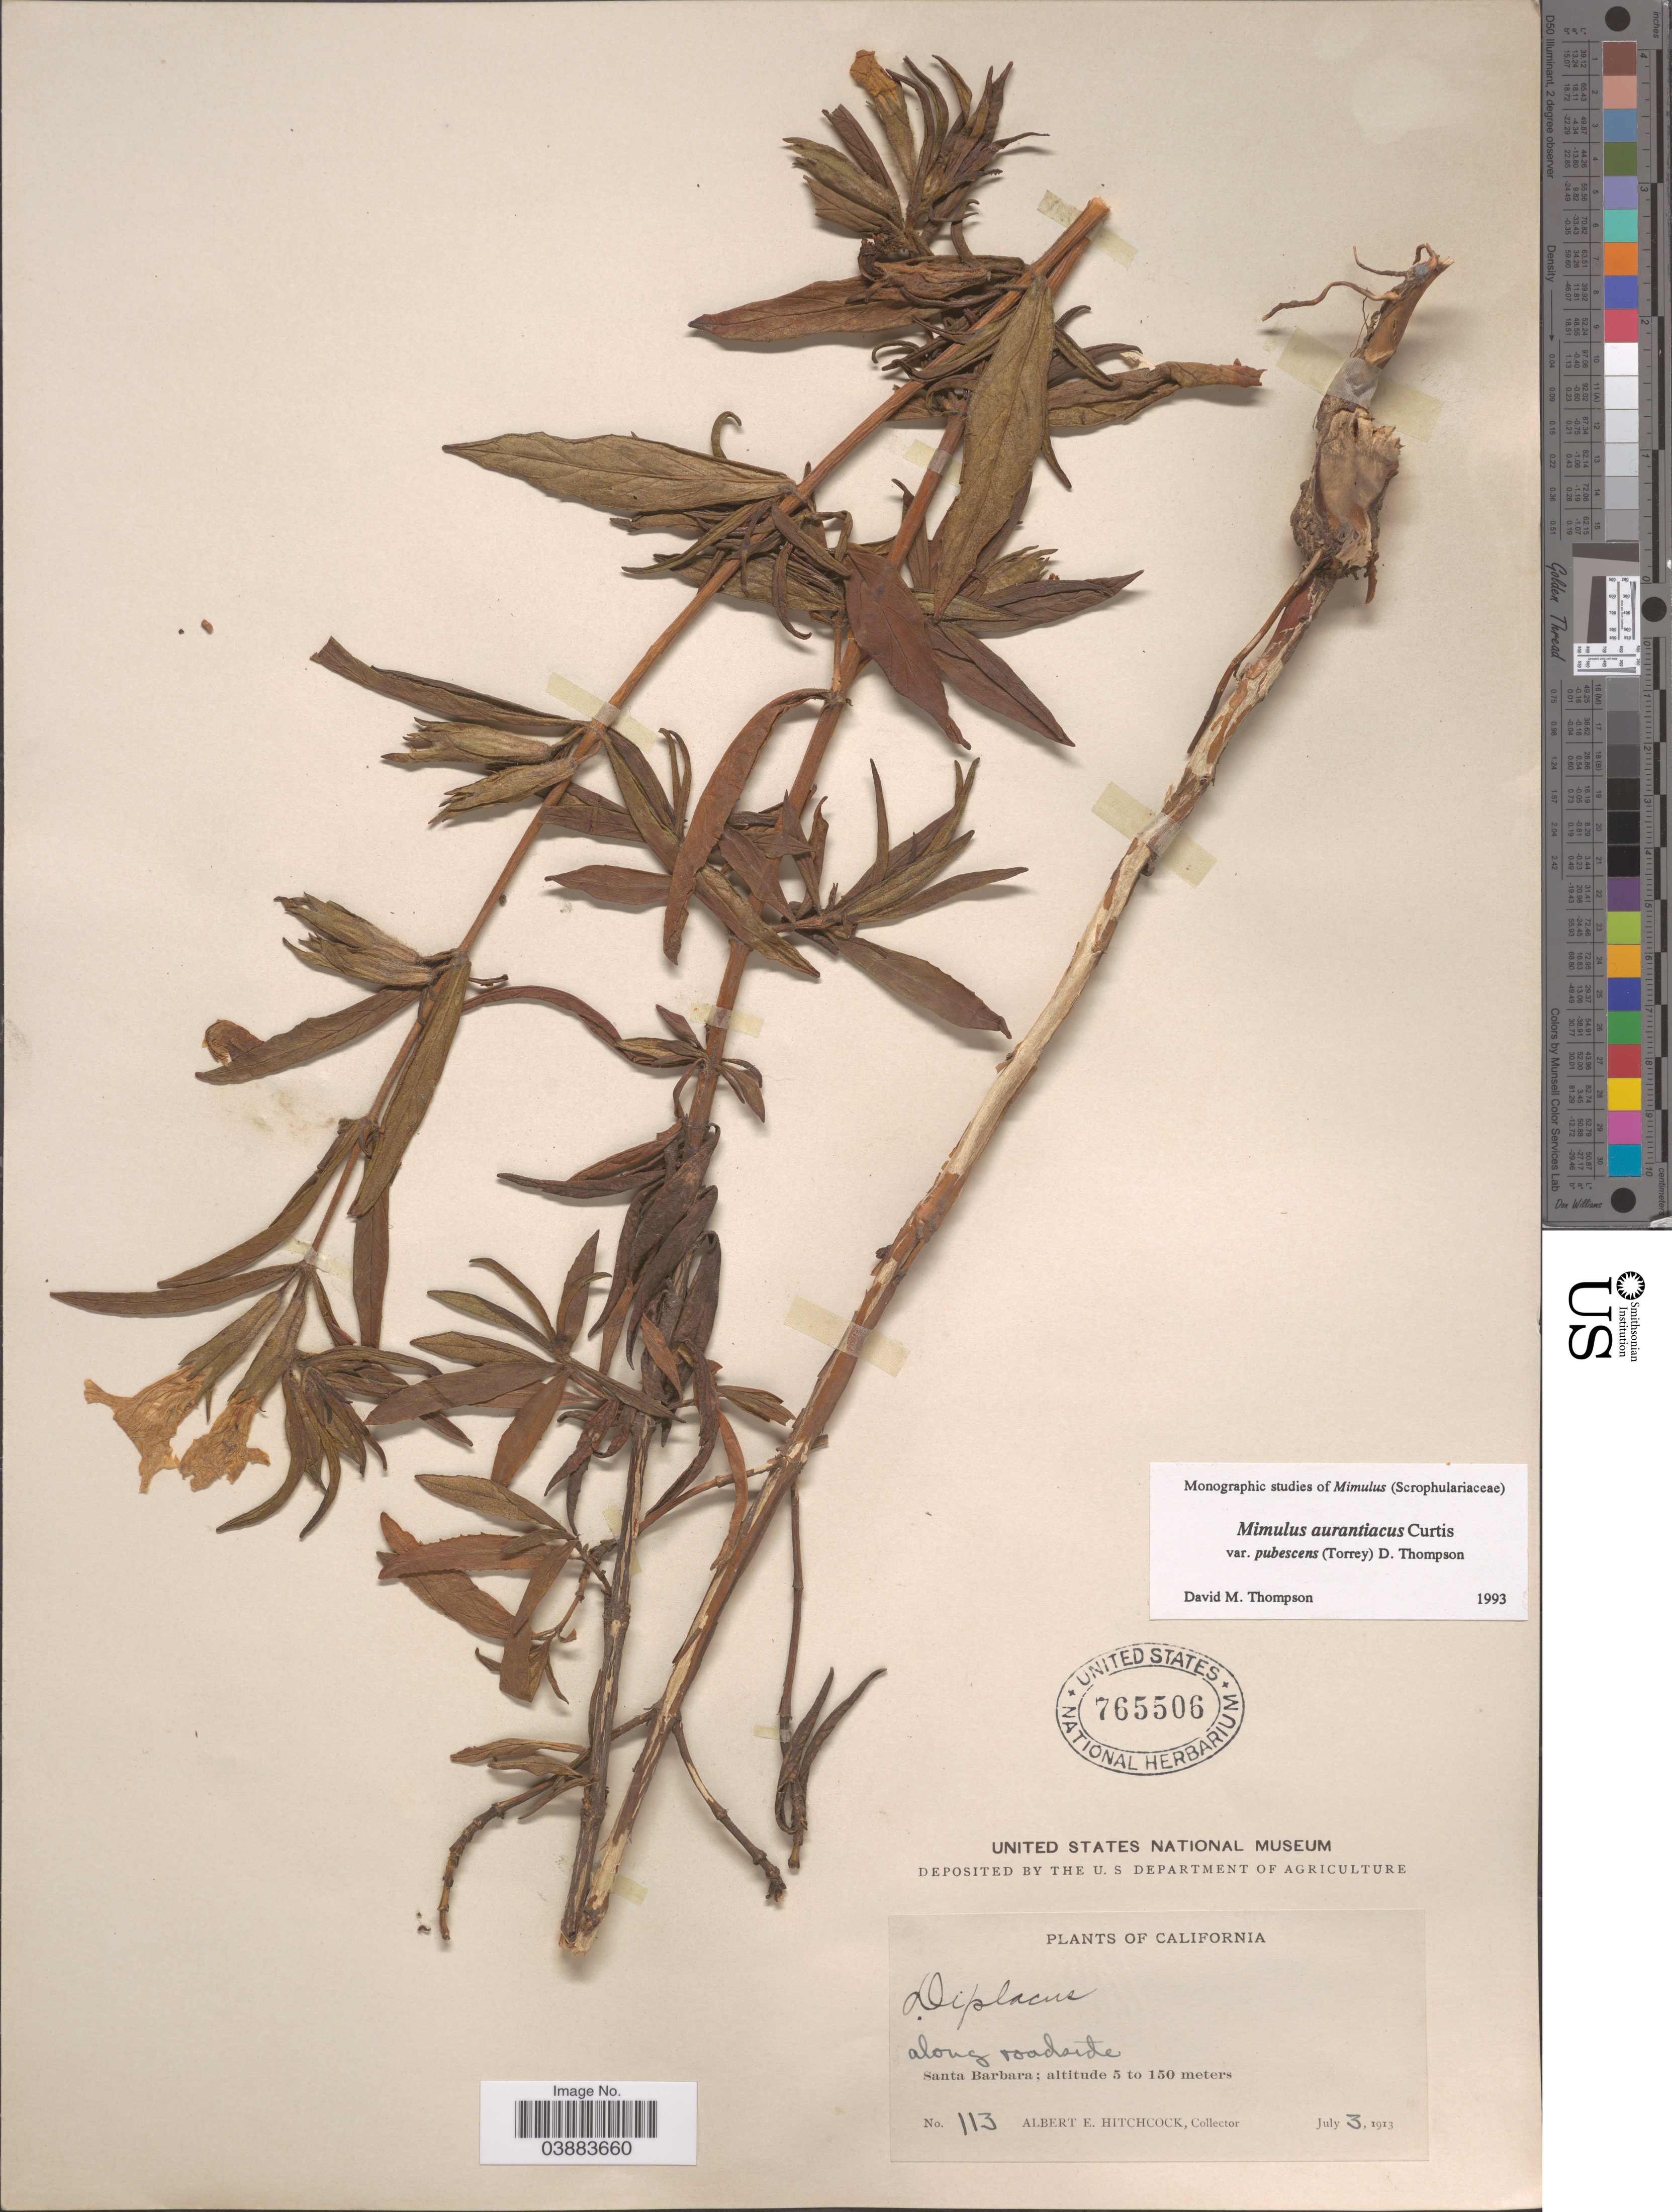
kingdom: Plantae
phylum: Tracheophyta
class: Magnoliopsida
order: Lamiales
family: Phrymaceae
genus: Diplacus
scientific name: Diplacus aurantiacus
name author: (Curtis) Jeps.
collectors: A. Hitchcock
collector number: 113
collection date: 1913-07-03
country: United States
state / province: California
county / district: Santa Barbara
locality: Along roadside. Santa Barbara.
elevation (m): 5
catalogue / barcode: US 765506